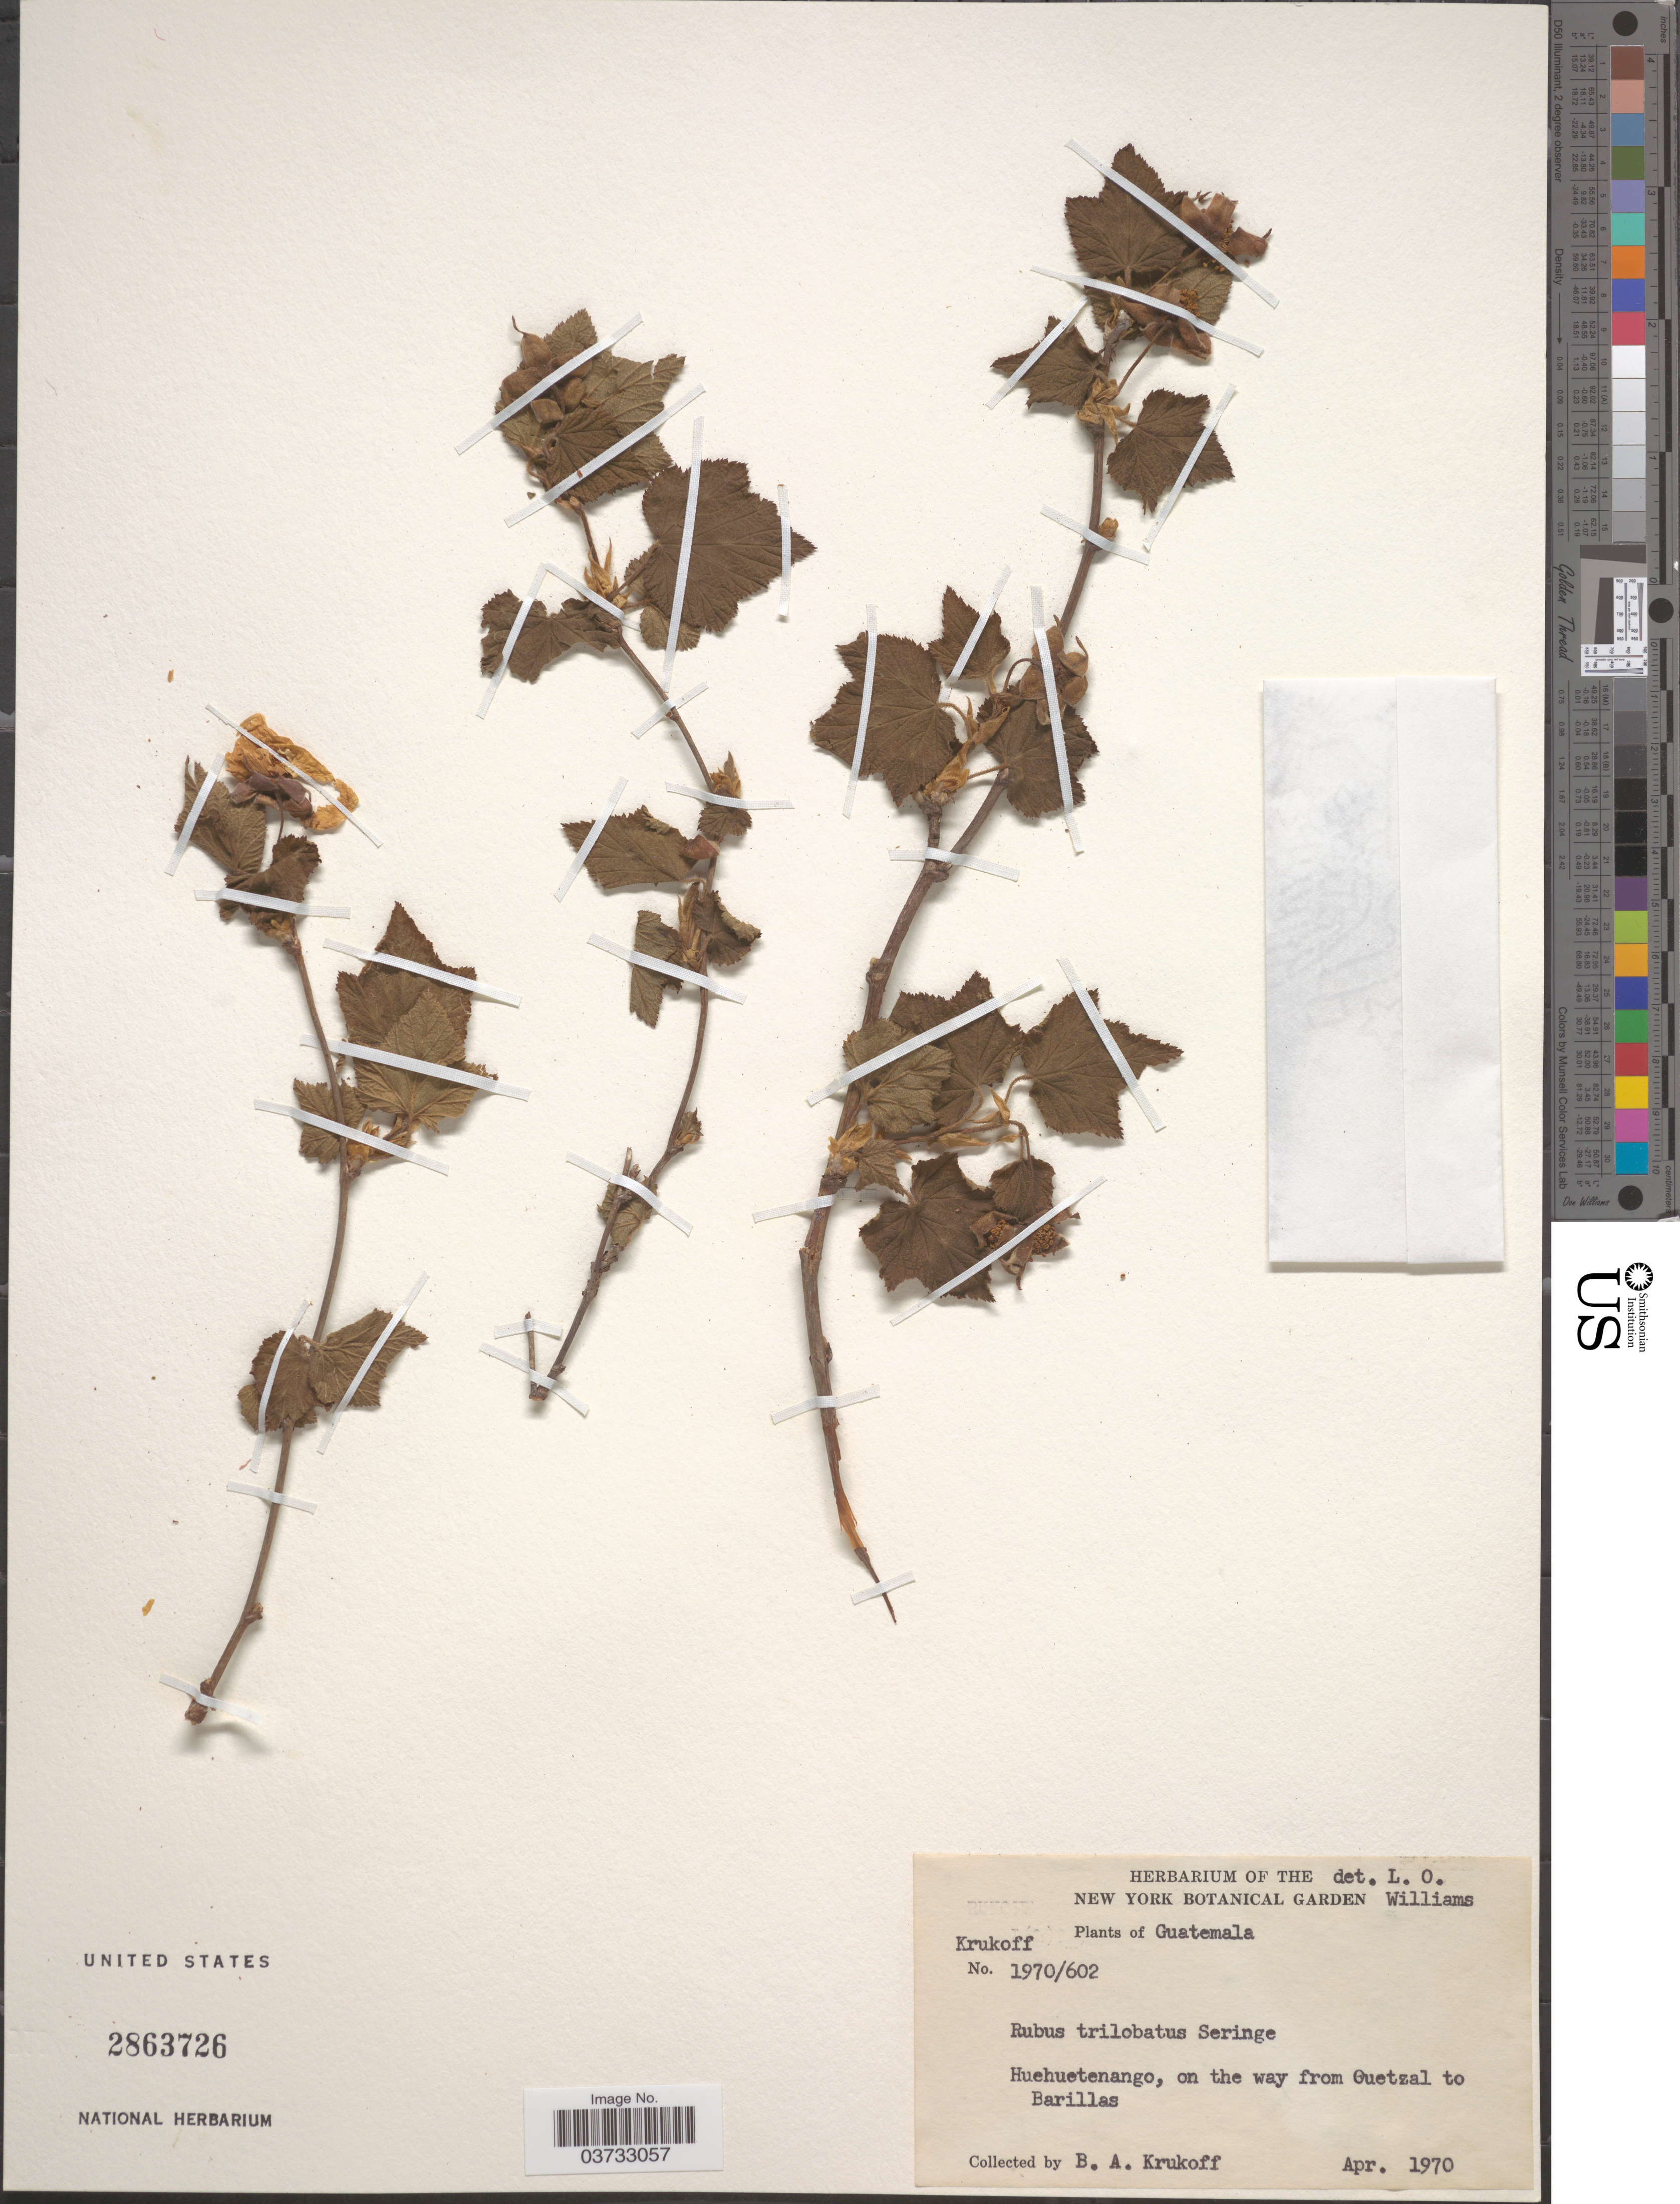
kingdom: Plantae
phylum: Tracheophyta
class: Magnoliopsida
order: Rosales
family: Rosaceae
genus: Rubus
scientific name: Rubus trilobus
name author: Moc. & Sessé ex Ser.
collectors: B. A. Krukoff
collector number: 1970/602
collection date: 1970-04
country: Guatemala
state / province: Huehuetenango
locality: On the way from Quetzal to Barillas.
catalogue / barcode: US 2863726